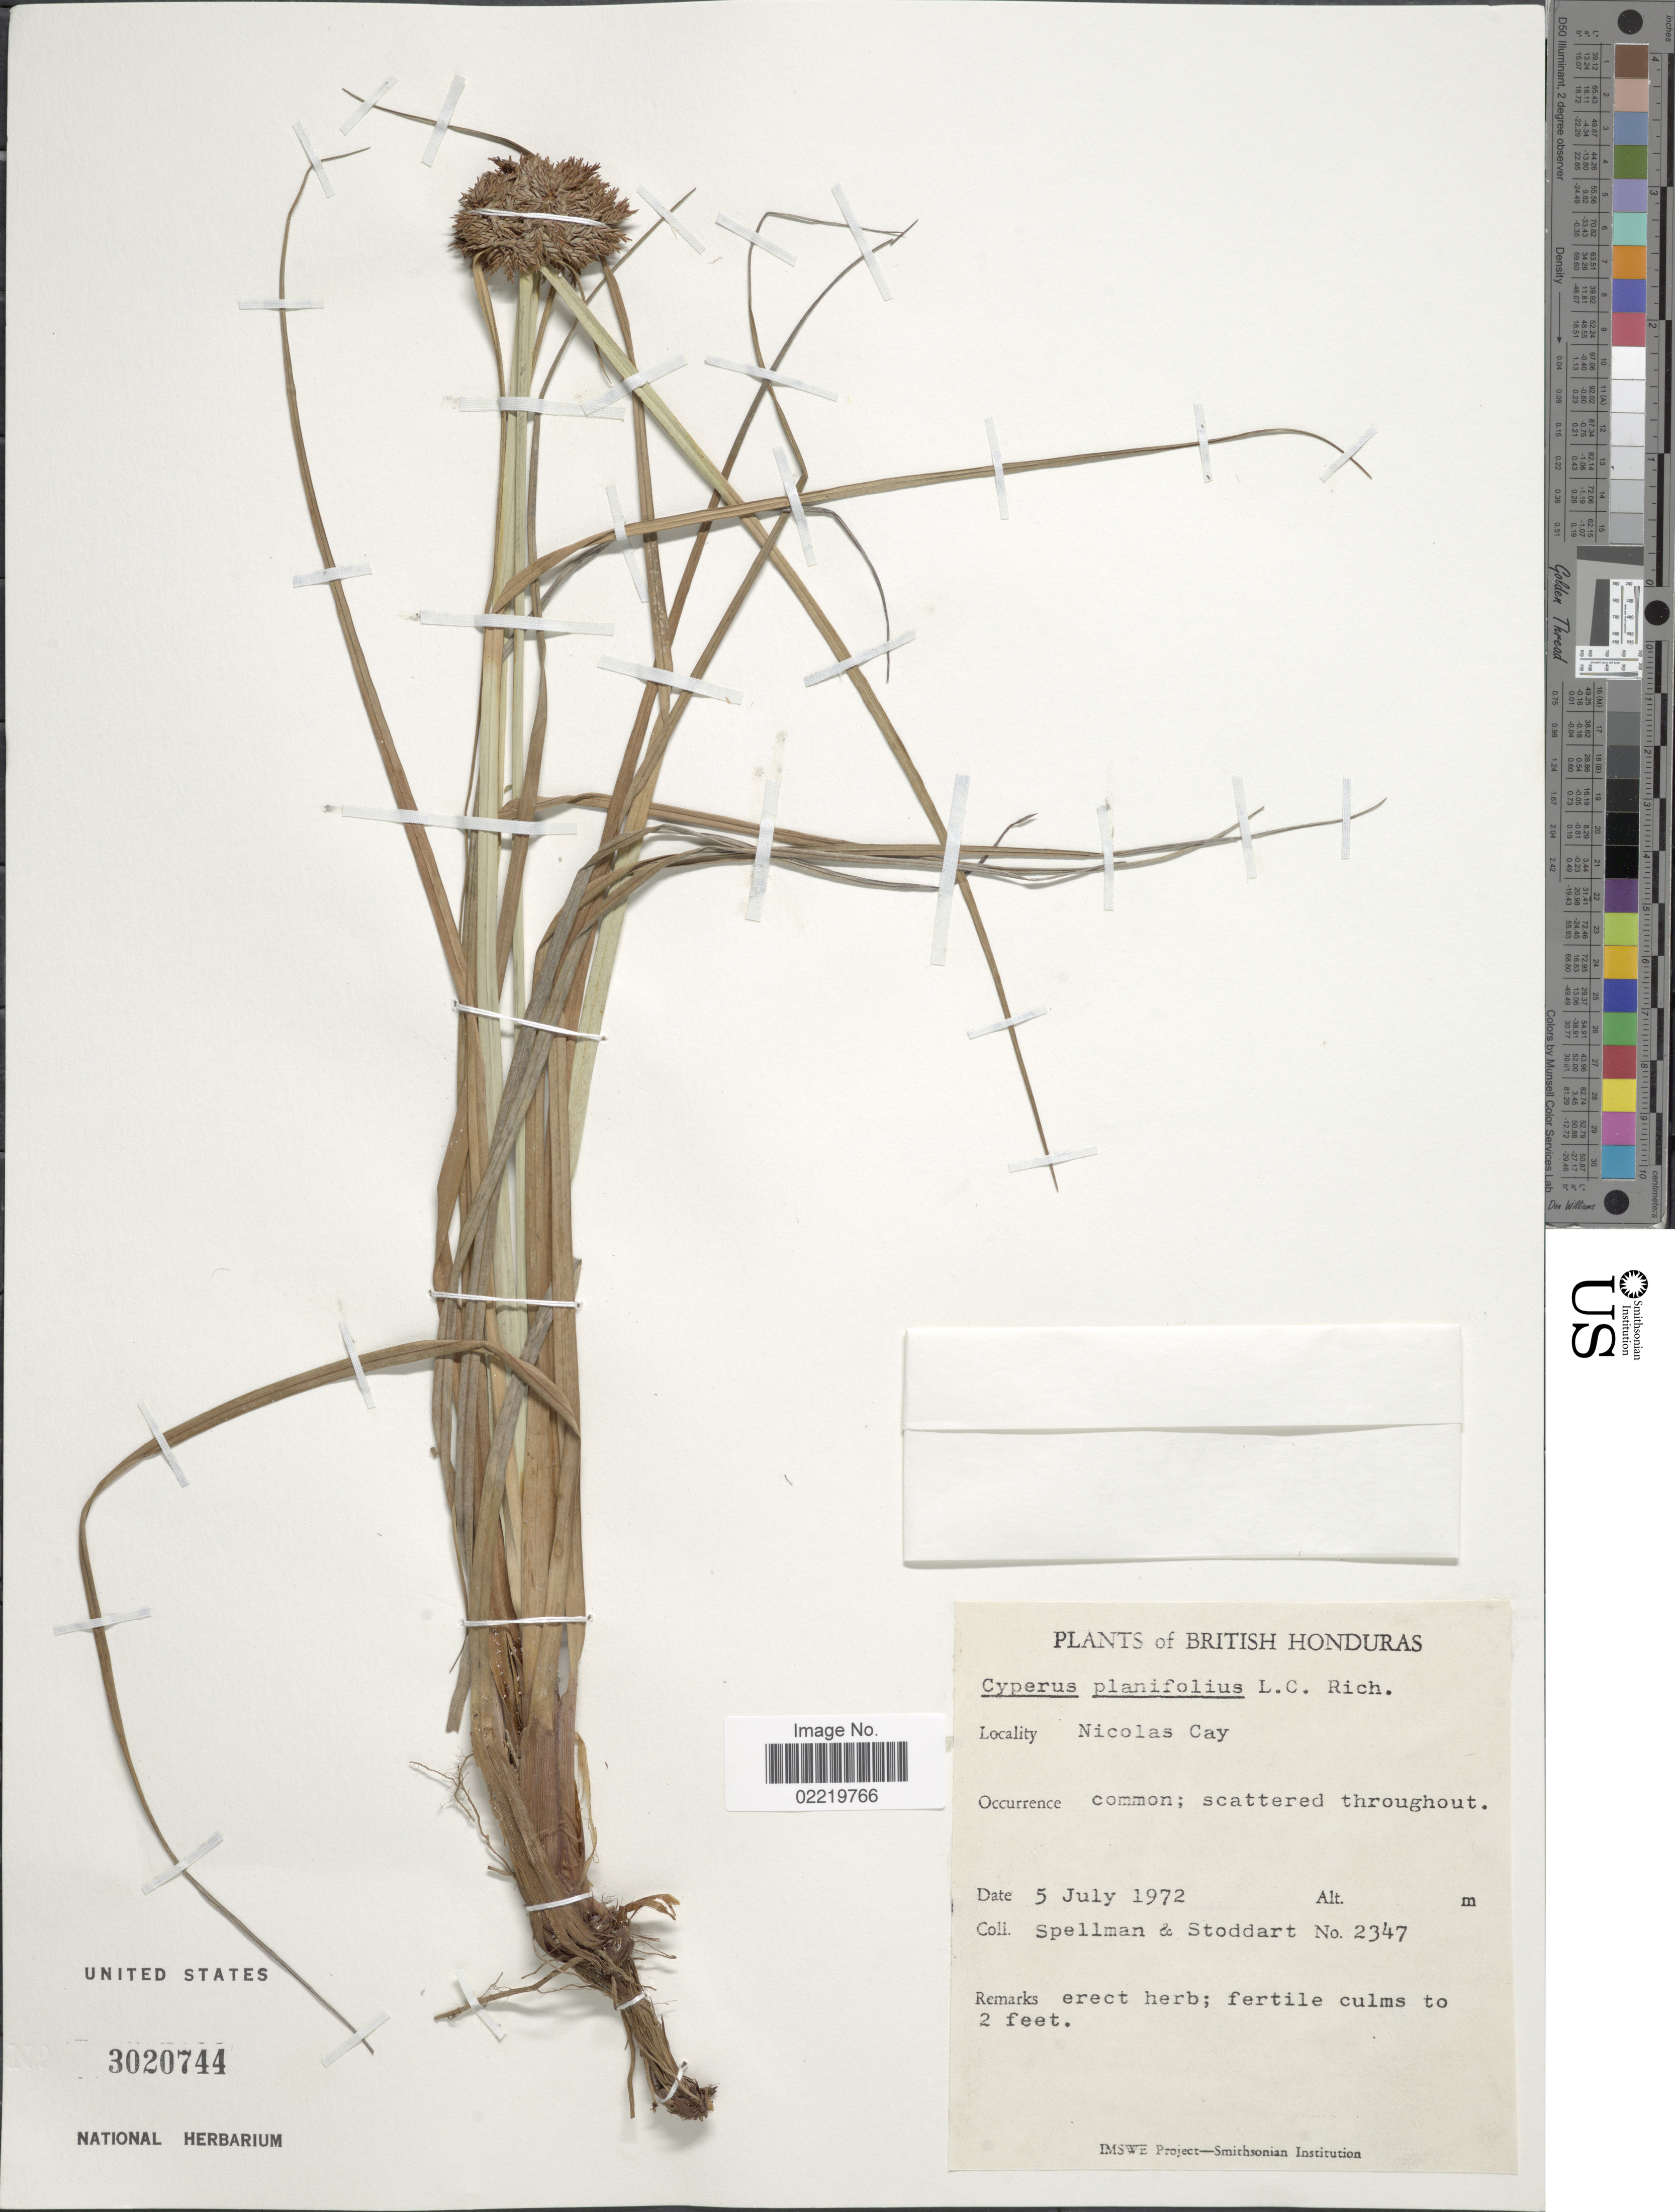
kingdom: Plantae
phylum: Tracheophyta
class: Liliopsida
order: Poales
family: Cyperaceae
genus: Cyperus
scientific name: Cyperus planifolius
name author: Rich.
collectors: Spellman, -- & -. Stoddart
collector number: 2347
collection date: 1972-07-05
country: Belize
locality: British Honduras, Nicolas Cay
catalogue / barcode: US 3020744